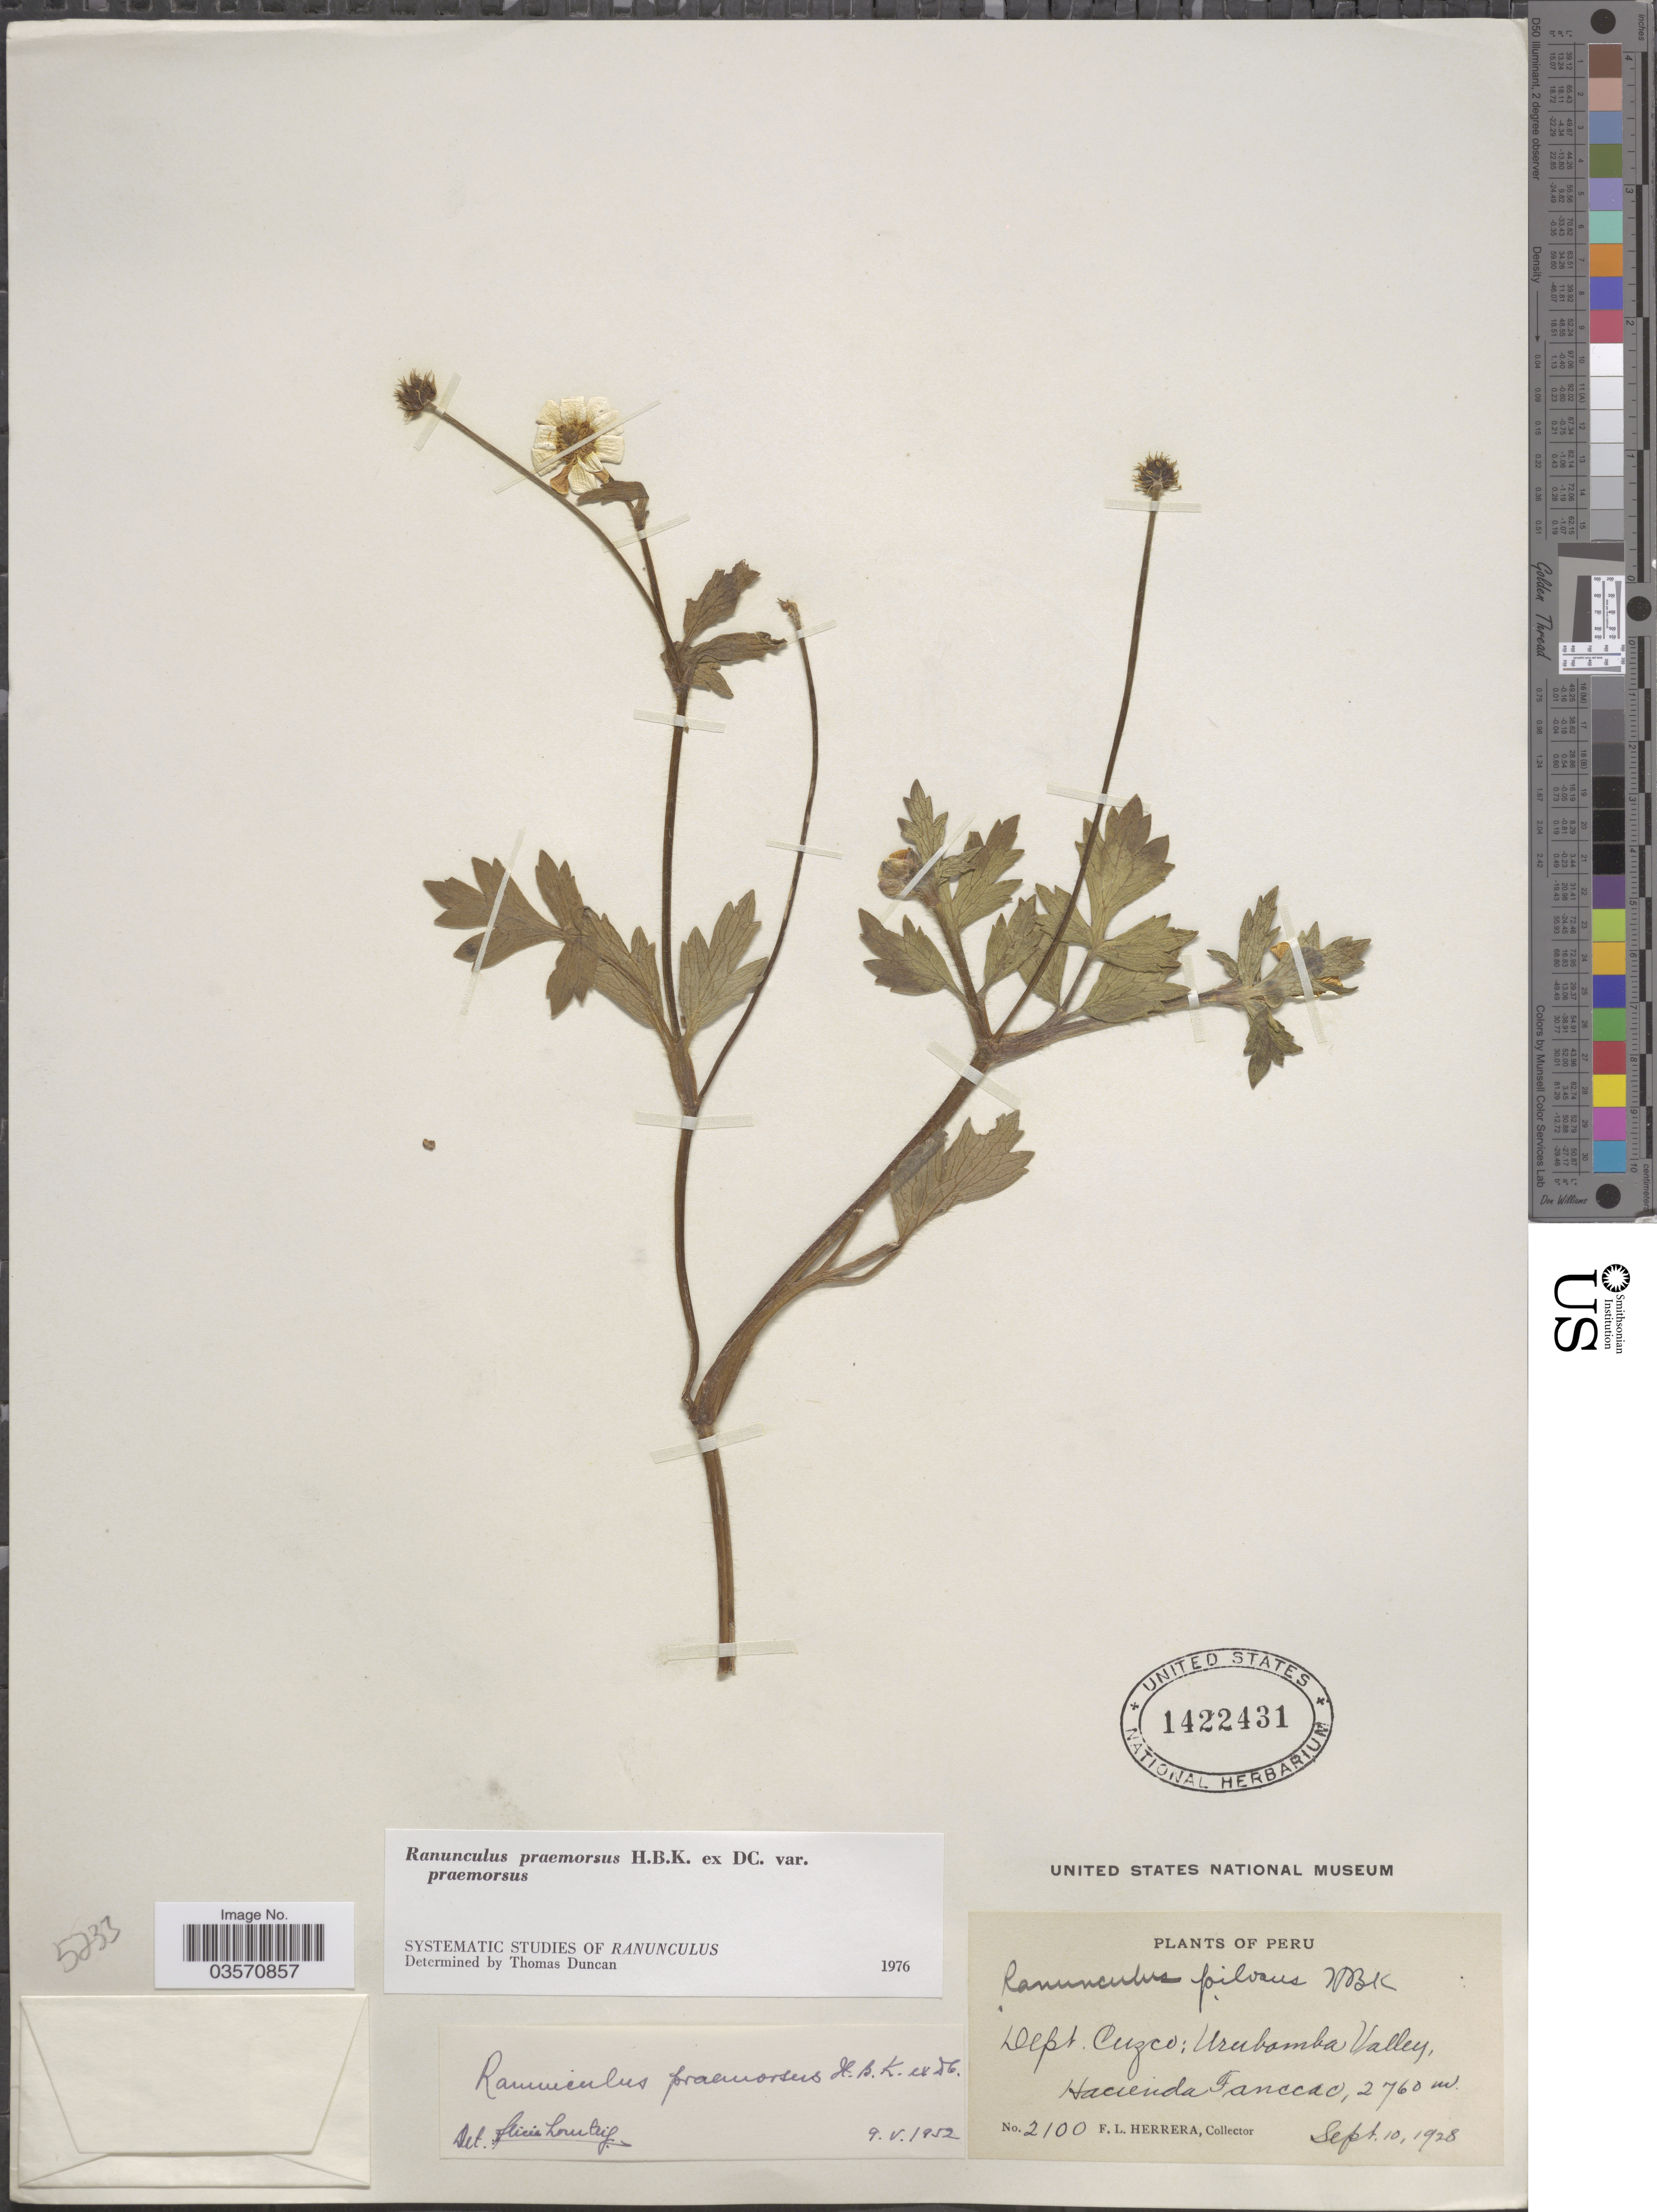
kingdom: Plantae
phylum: Tracheophyta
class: Magnoliopsida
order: Ranunculales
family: Ranunculaceae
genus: Ranunculus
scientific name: Ranunculus praemorsus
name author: Kunth ex DC.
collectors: F. L. Herrera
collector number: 2100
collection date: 1928-09-10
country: Peru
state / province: Cusco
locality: Urubamba Valley, Hacienda Fanceso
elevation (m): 2760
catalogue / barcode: US 1422431